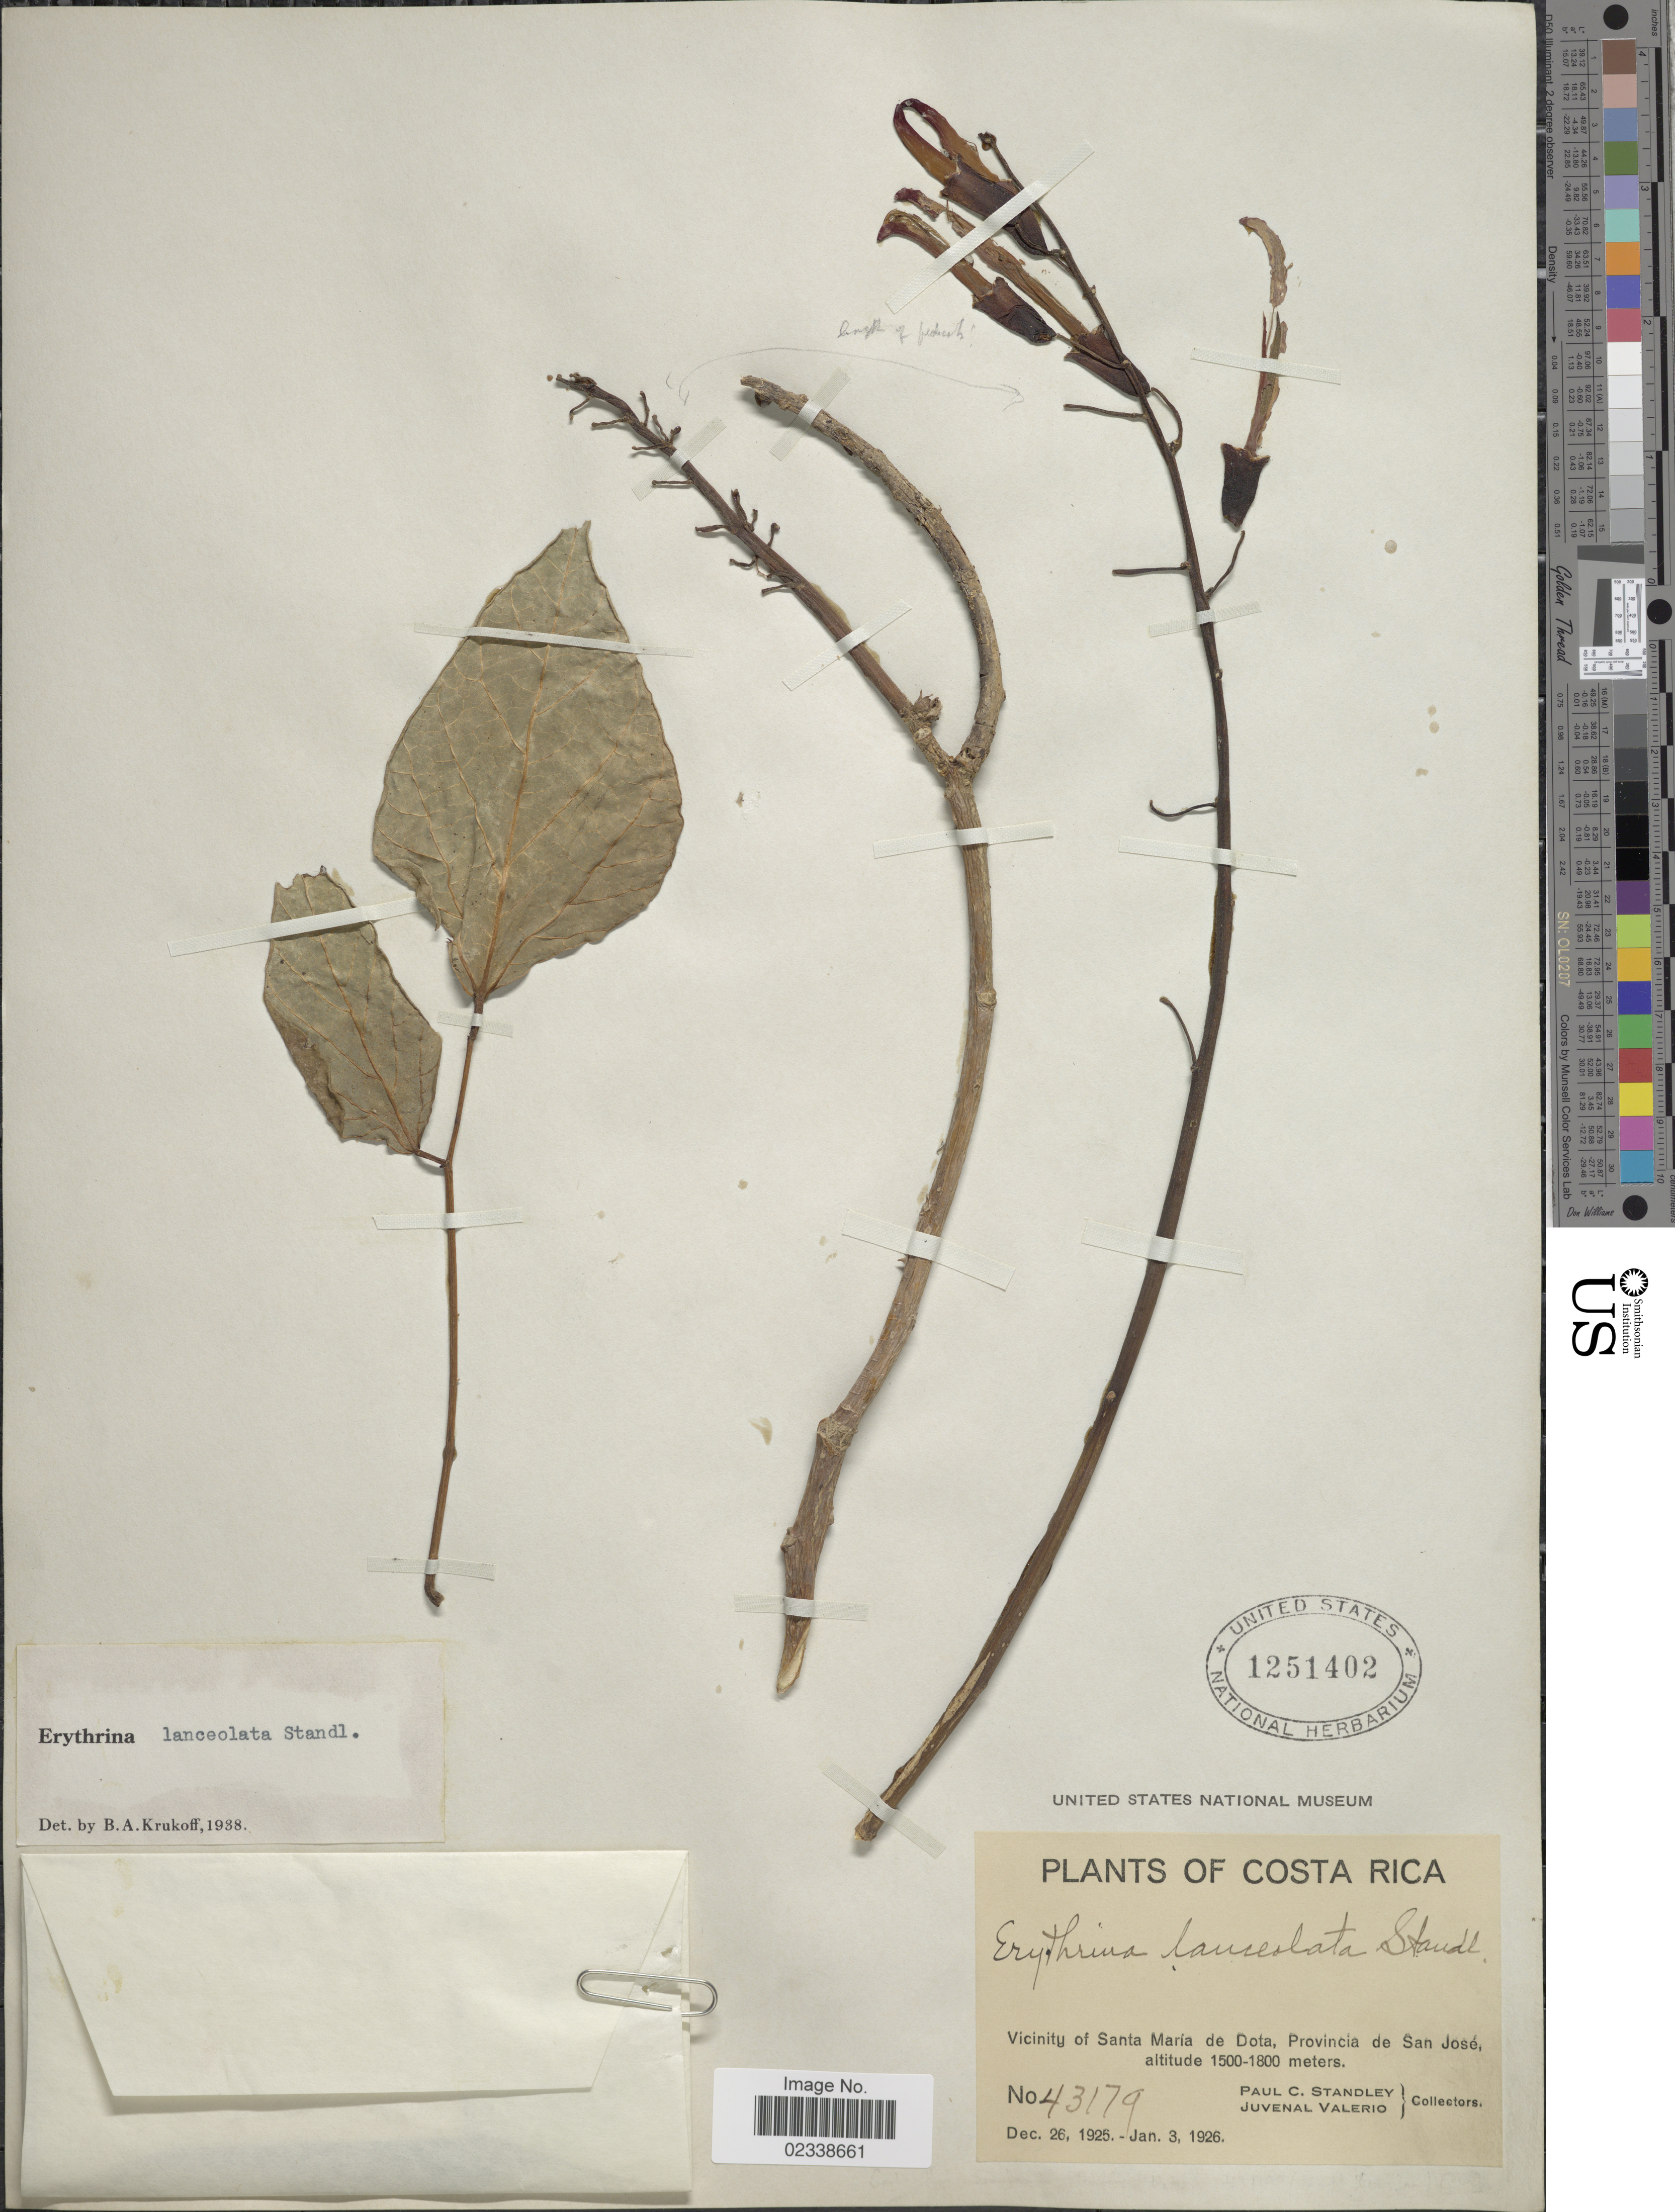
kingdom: Plantae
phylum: Tracheophyta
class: Magnoliopsida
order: Fabales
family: Fabaceae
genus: Erythrina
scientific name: Erythrina lanceolata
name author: Standl.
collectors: P. C. Standley & J. Valerio R.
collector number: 43179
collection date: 1925-12-26/1926-01-03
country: Costa Rica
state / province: San José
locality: Vicinity of Santa Maria de Dota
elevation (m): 1500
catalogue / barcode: US 1251402